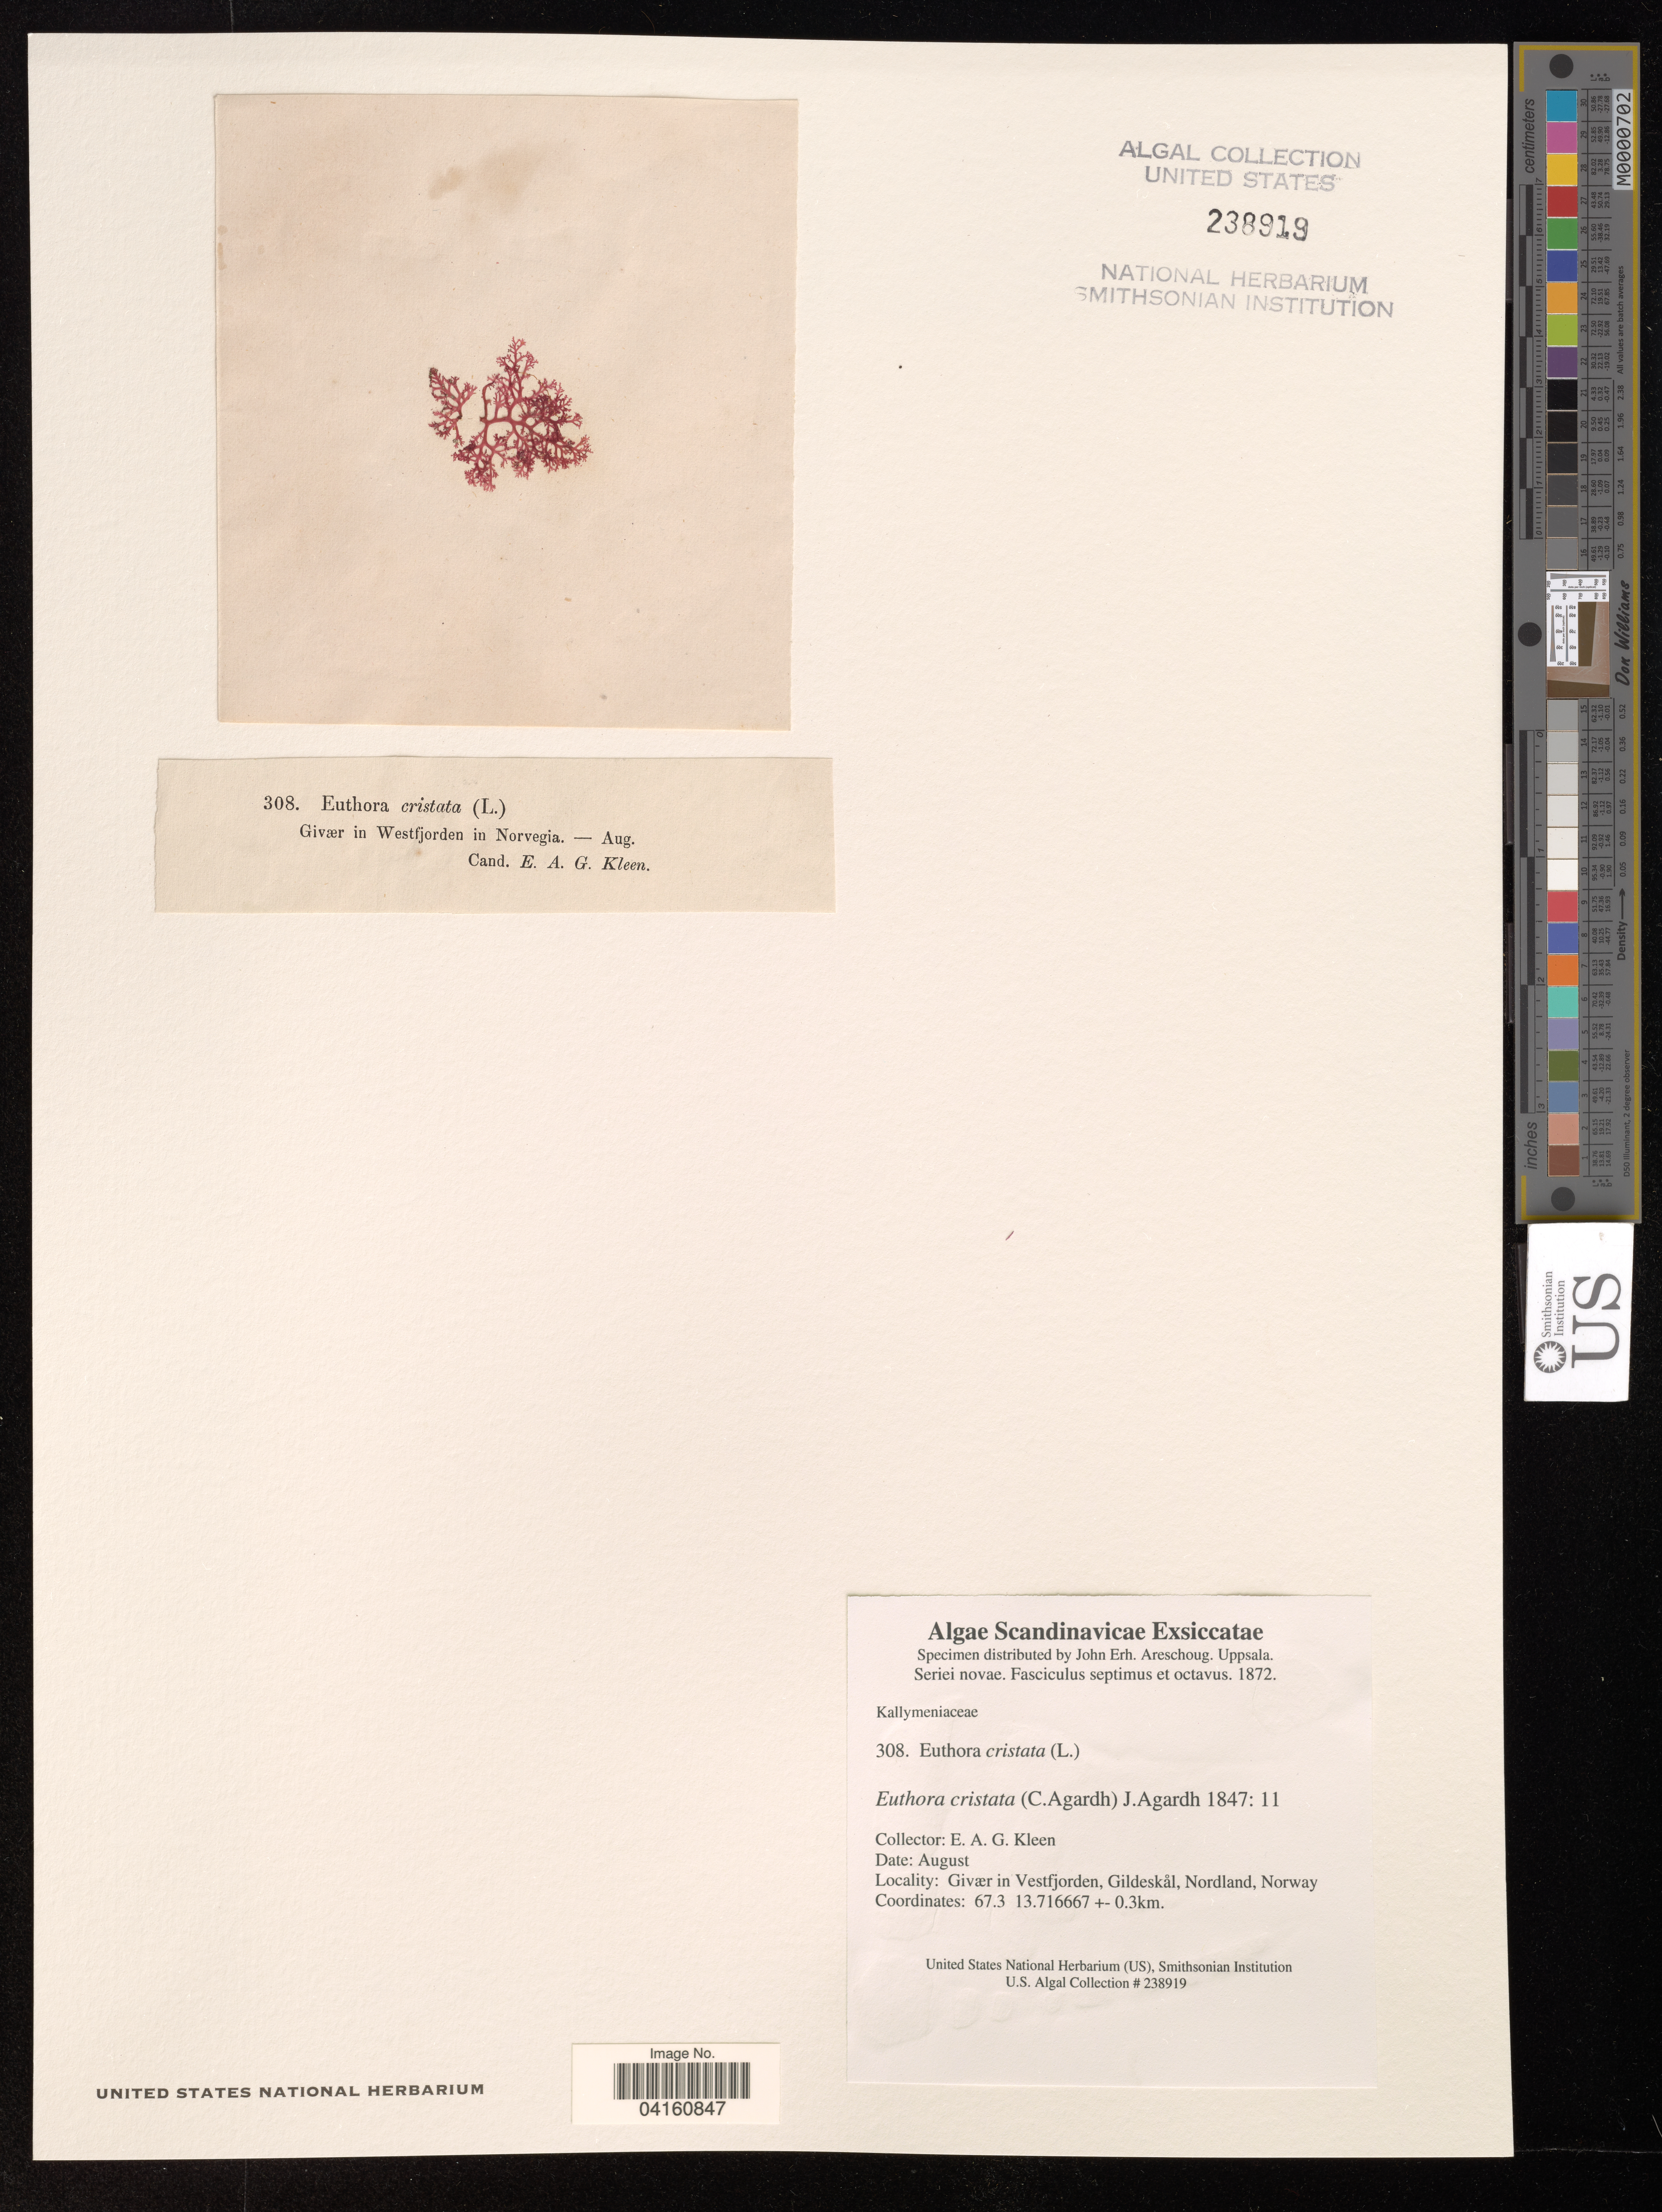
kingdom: Plantae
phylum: Rhodophyta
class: Florideophyceae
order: Gigartinales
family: Kallymeniaceae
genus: Euthora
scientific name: Euthora cristata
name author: (C. Agardh) J. Agardh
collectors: E. Kleen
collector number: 308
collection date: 1872-08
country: Norway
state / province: Nordland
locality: Givaer, in vestfjorden, Gildeskal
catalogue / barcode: US 238919